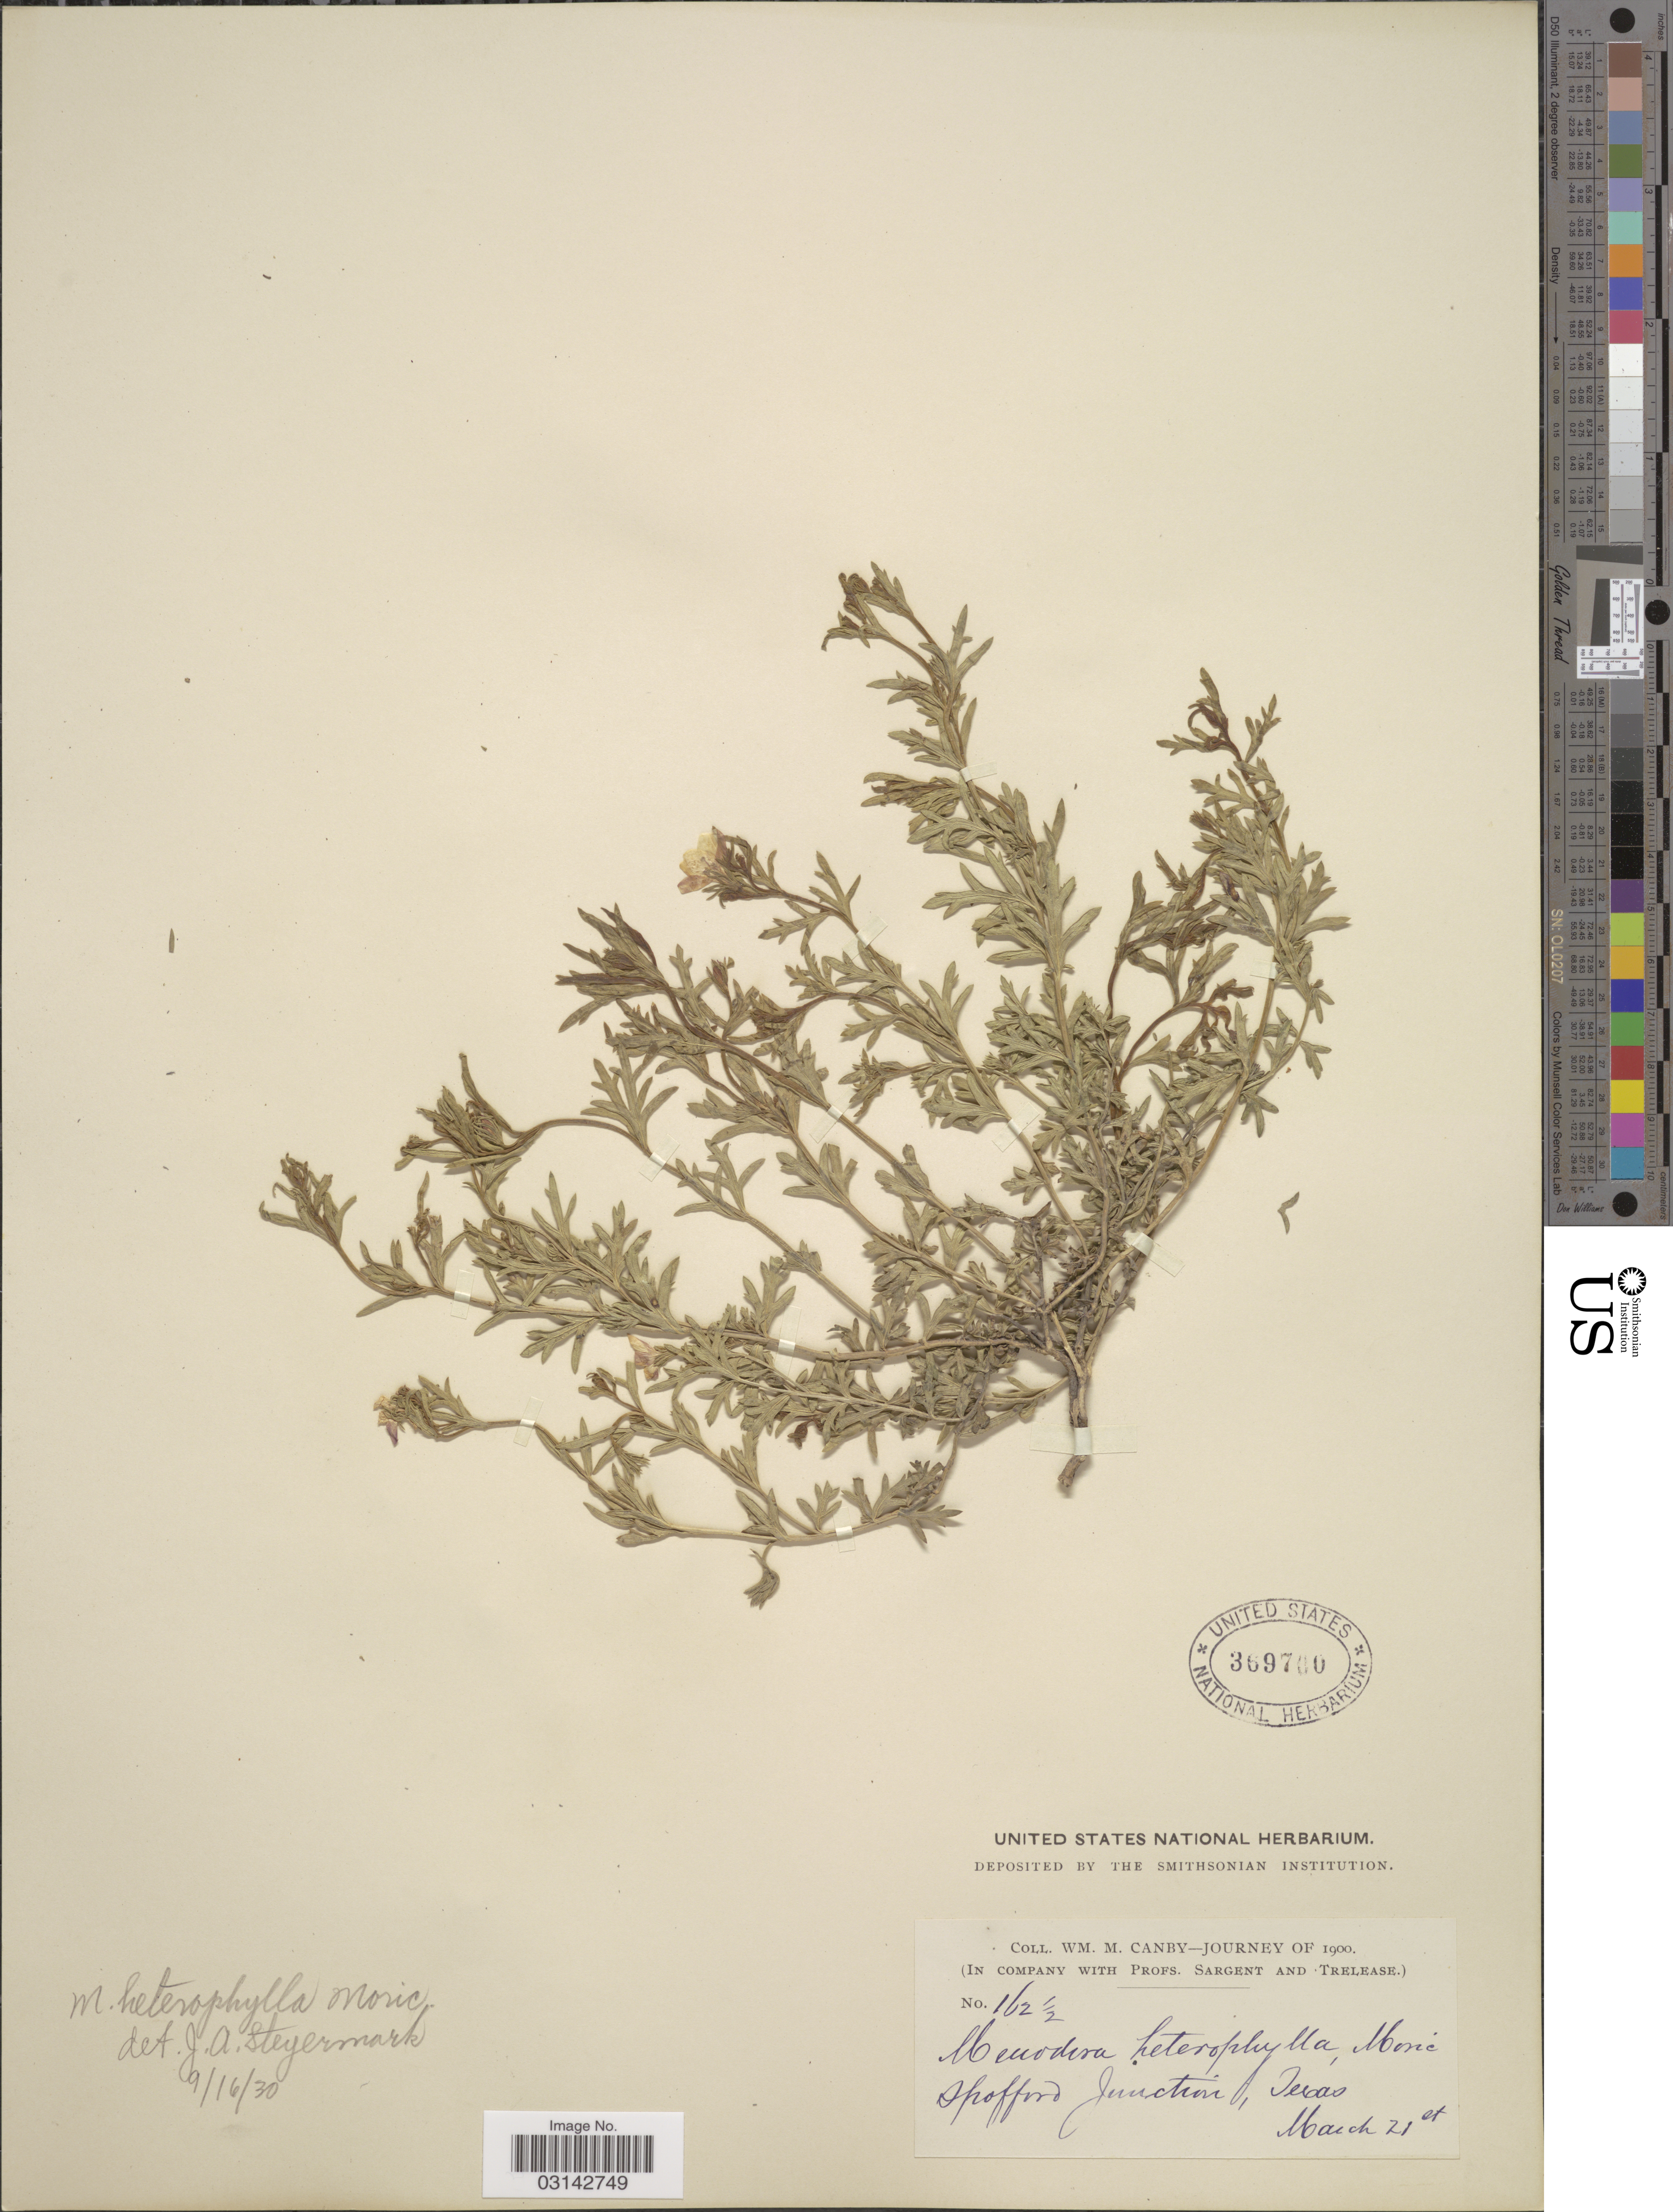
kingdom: Plantae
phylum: Tracheophyta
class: Magnoliopsida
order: Lamiales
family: Oleaceae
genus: Menodora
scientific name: Menodora heterophylla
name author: Moric. ex A. DC.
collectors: W. M. Canby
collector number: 162½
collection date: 1900-03-21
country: United States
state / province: Texas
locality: Spofford Junction.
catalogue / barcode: US 369700